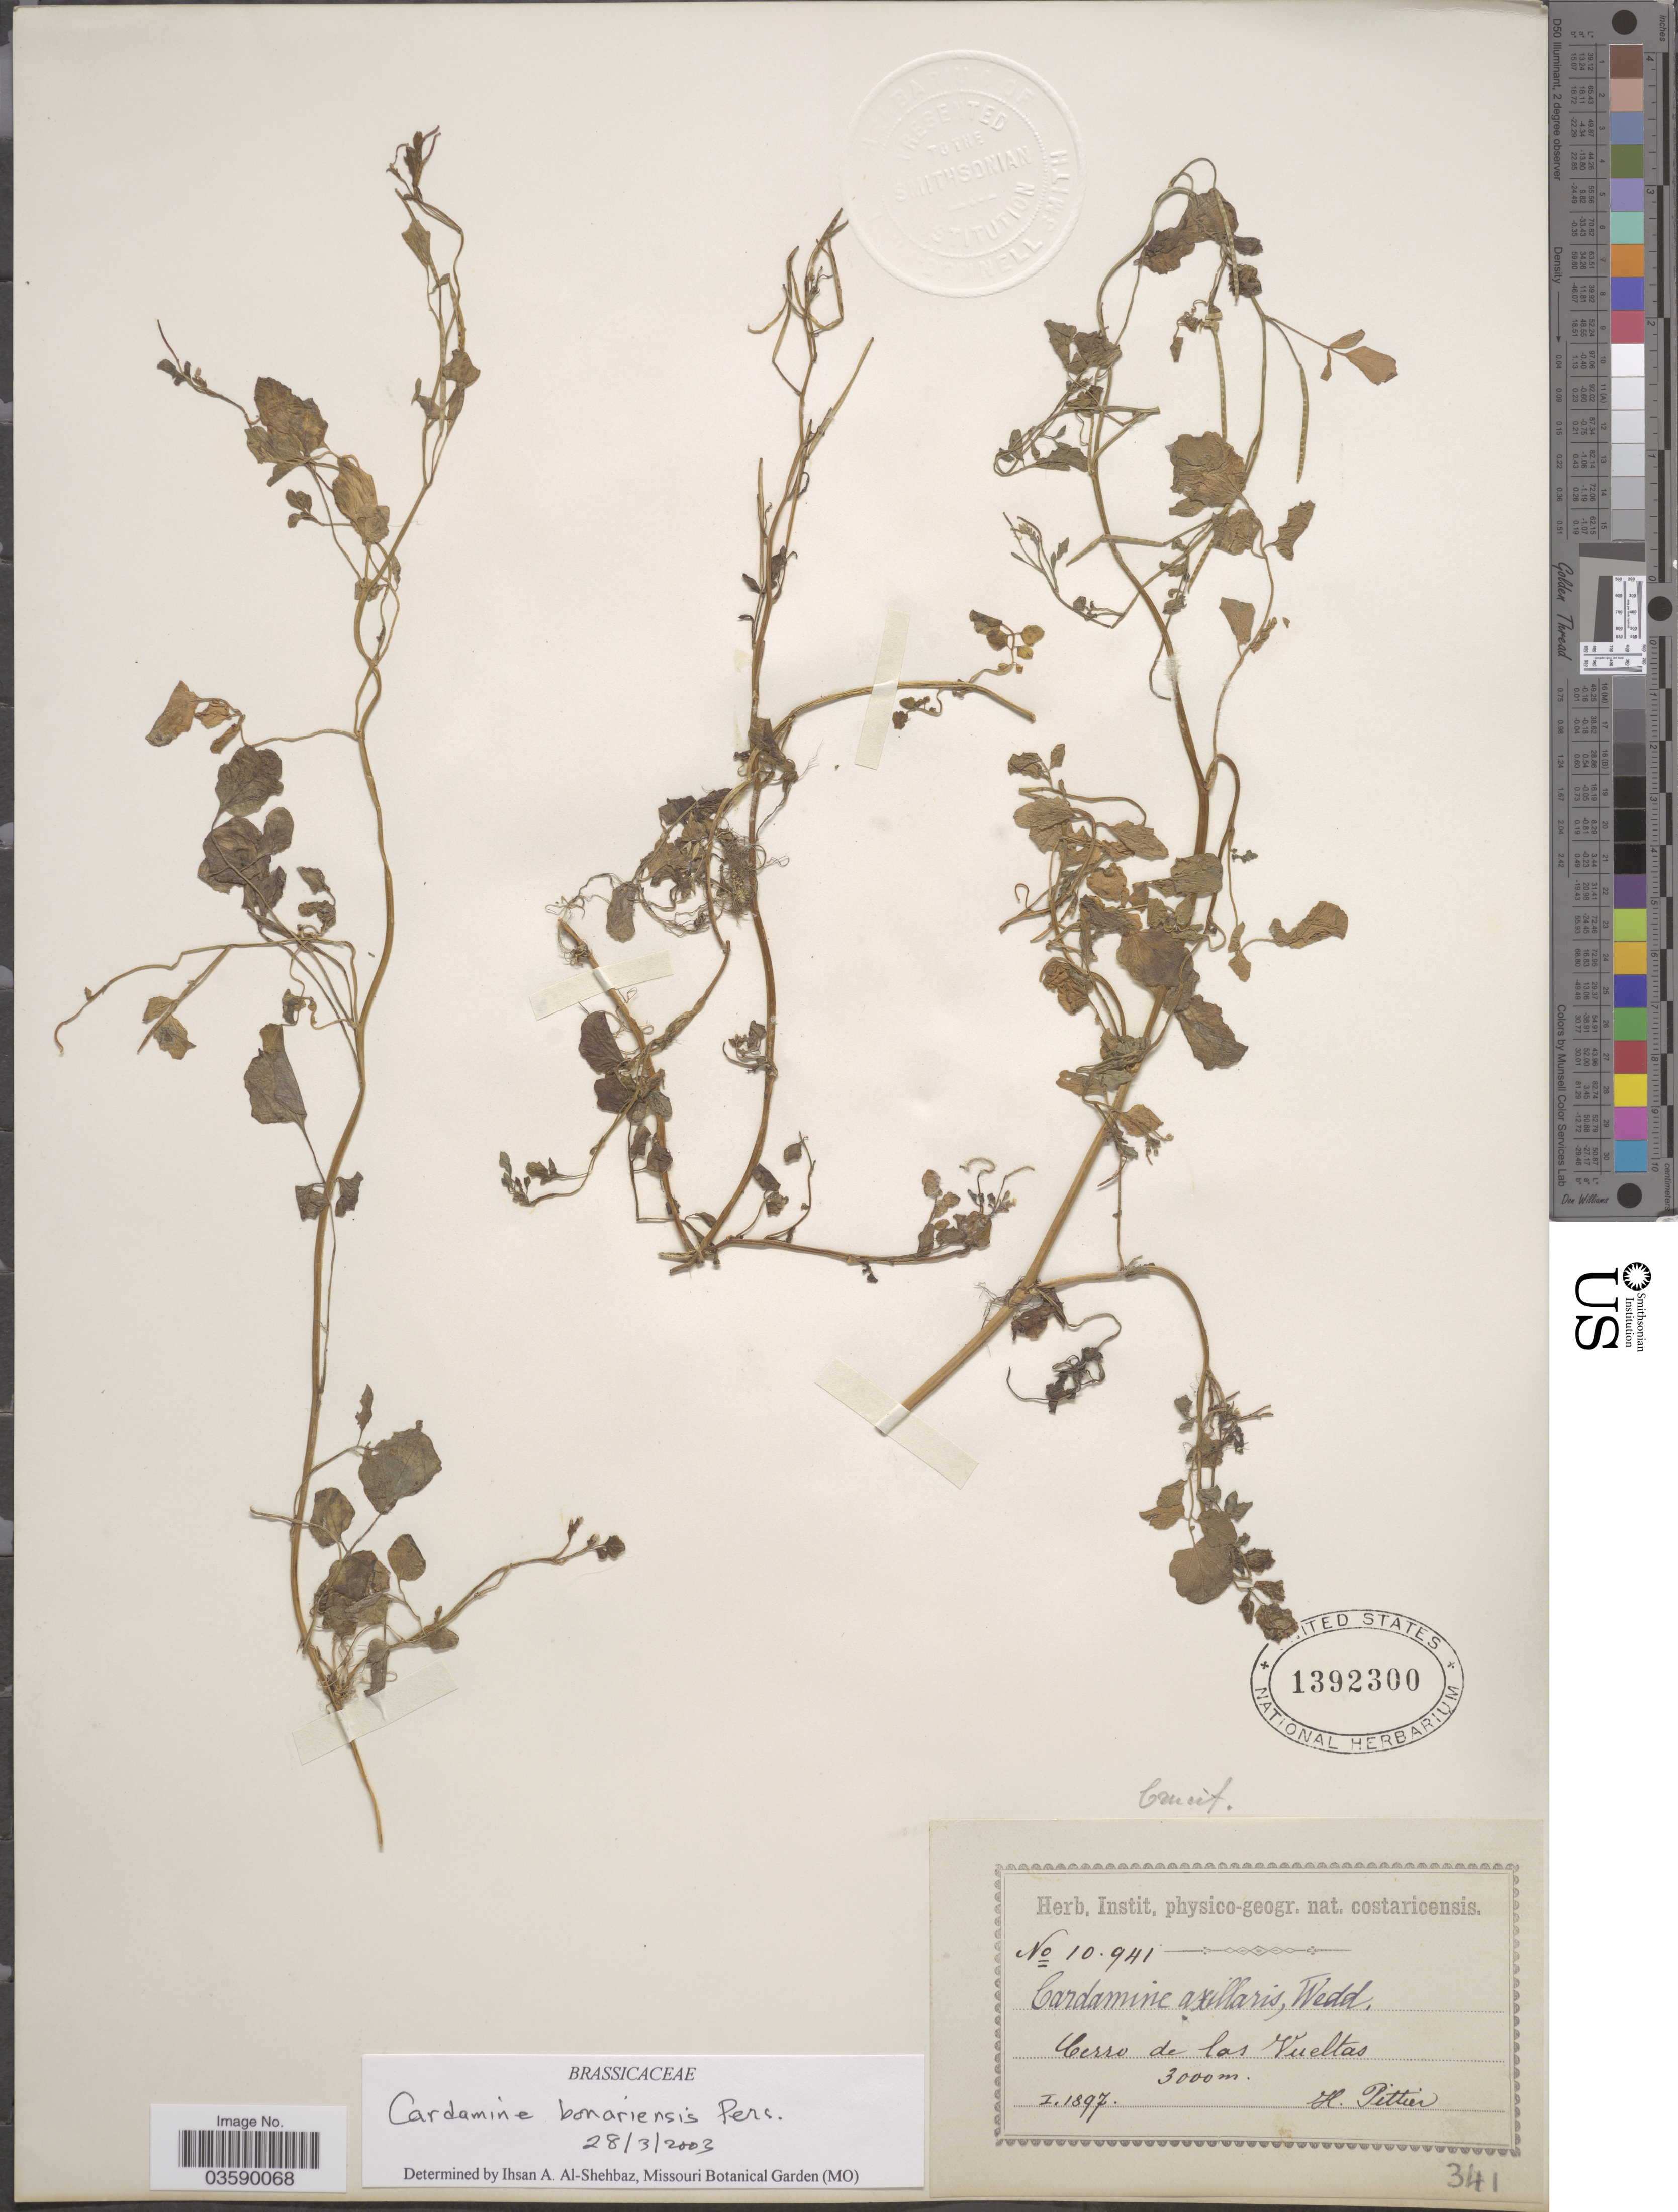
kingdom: Plantae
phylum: Tracheophyta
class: Magnoliopsida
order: Brassicales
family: Brassicaceae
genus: Cardamine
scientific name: Cardamine bonariensis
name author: Pers.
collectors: H. F. Pittier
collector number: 10941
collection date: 1897-01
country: Costa Rica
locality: Cerro de las Vueltas.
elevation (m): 3000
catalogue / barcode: US 1392300